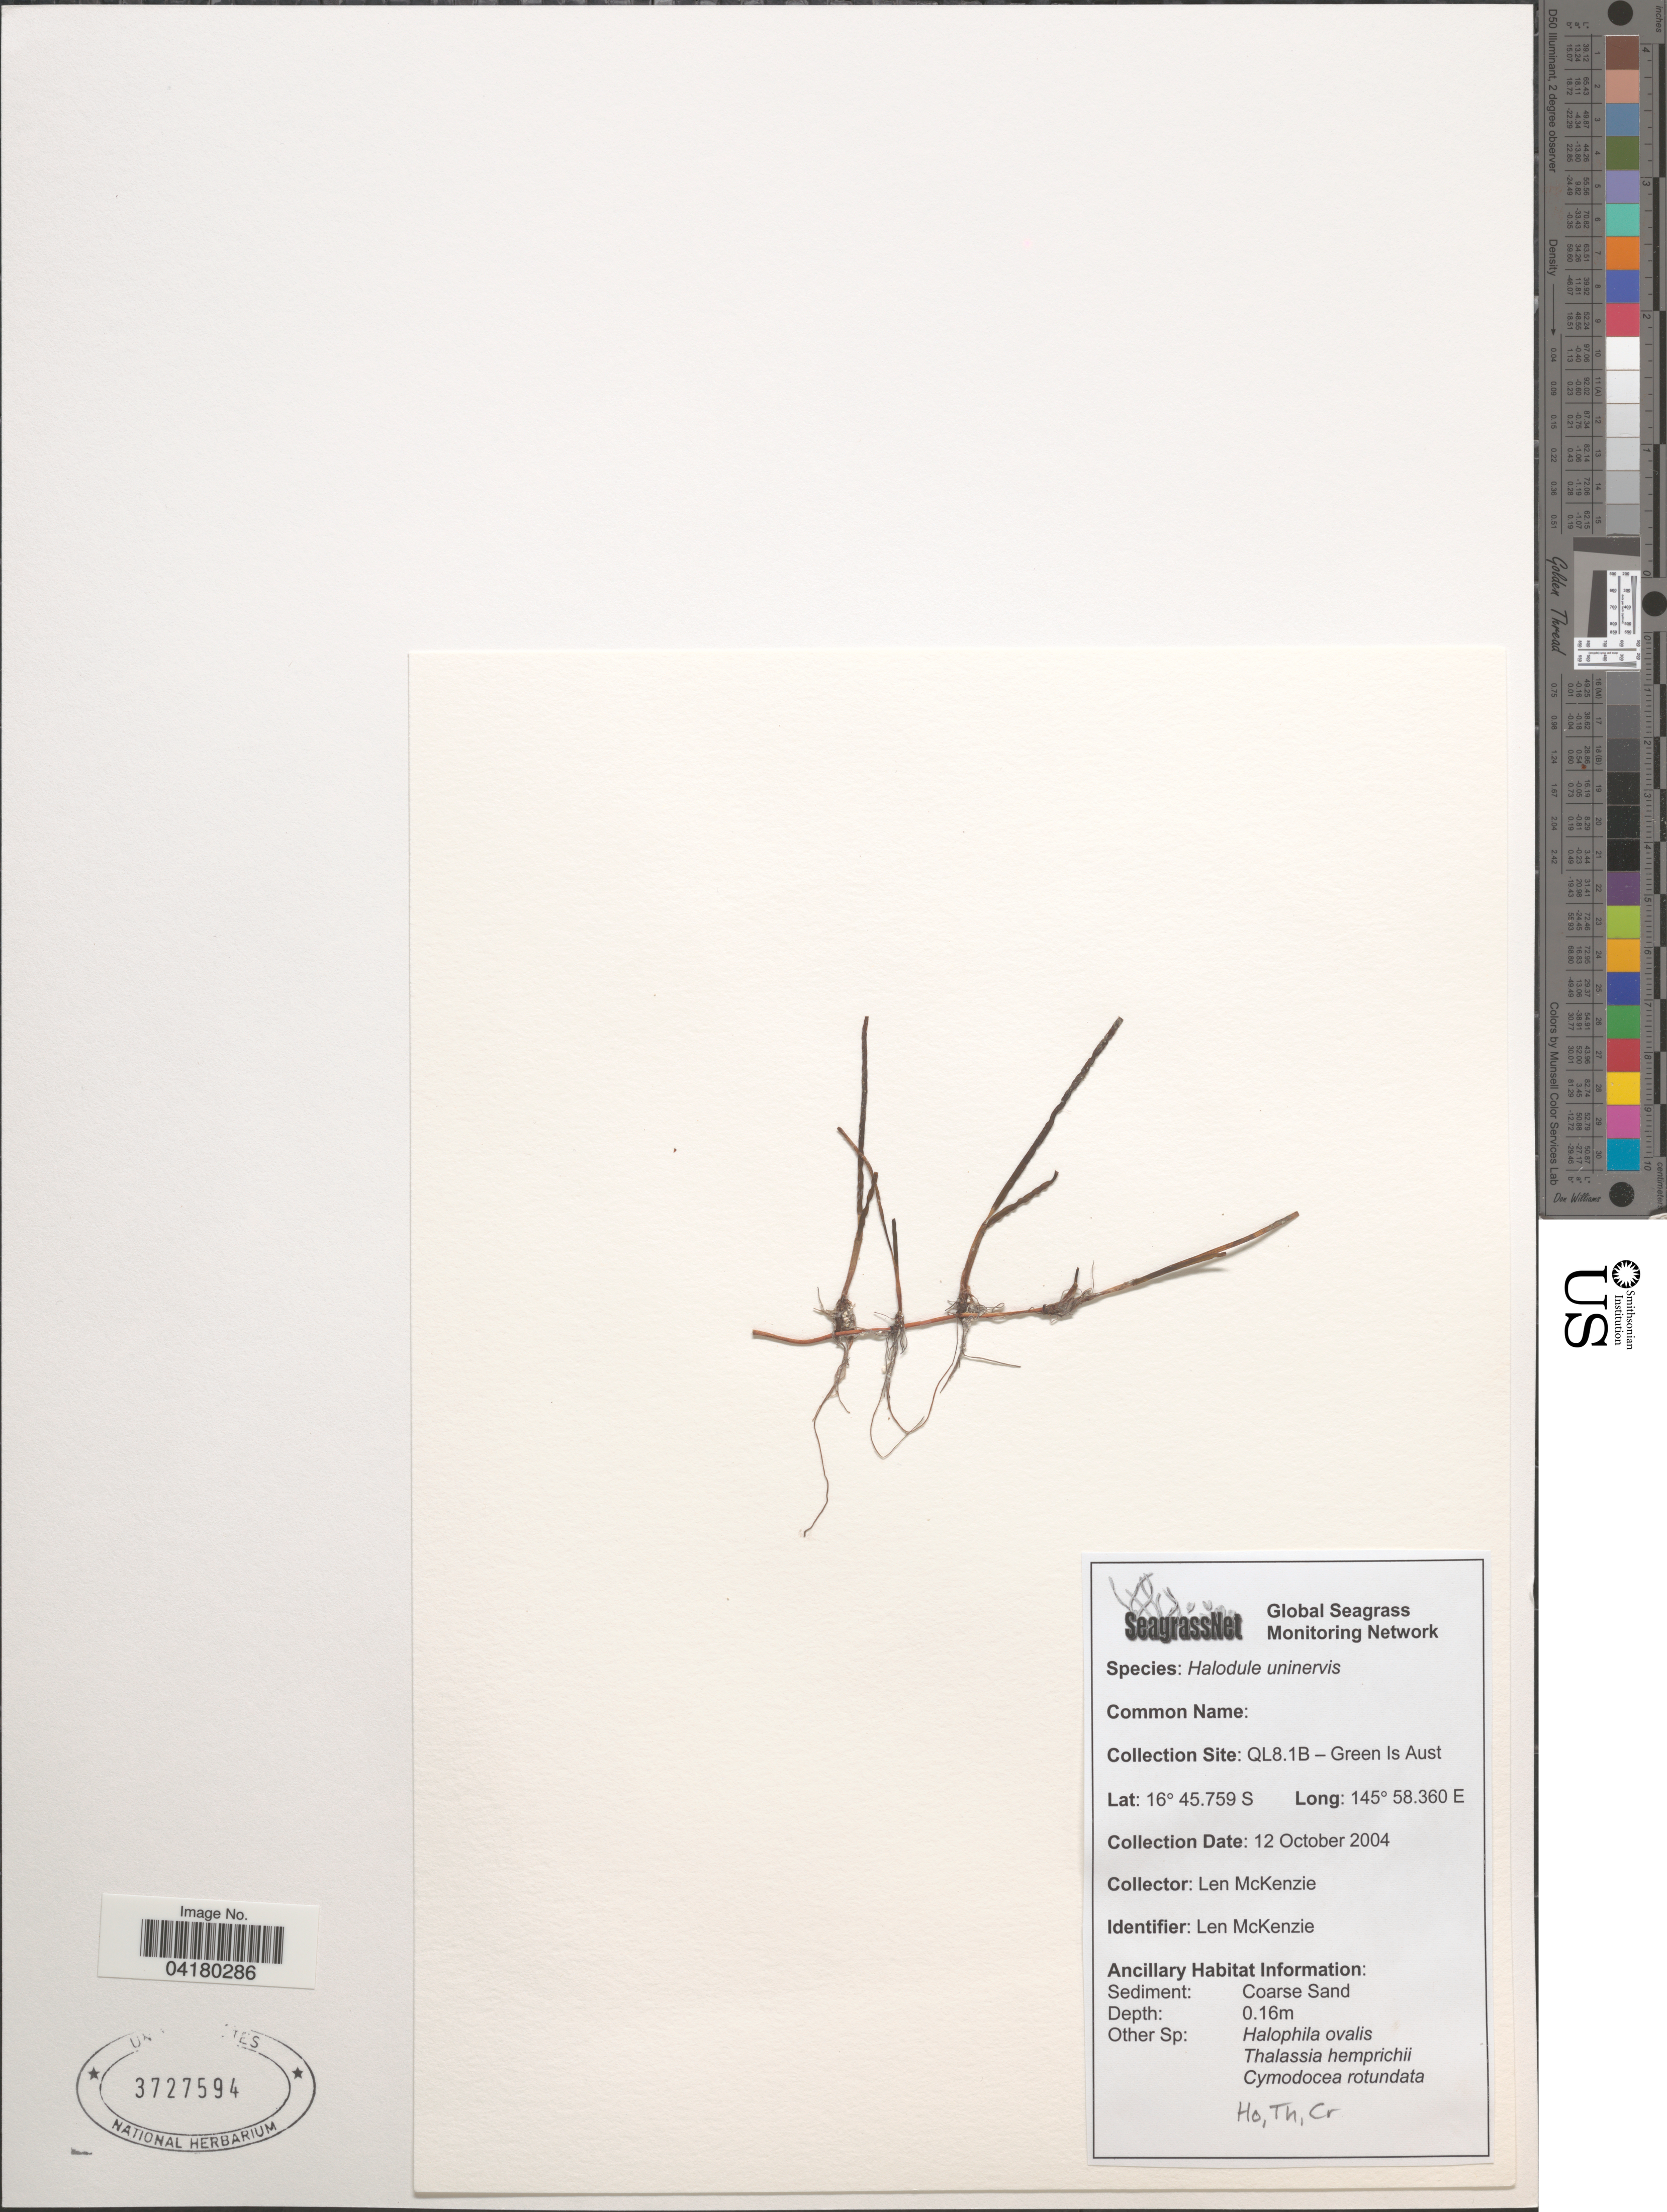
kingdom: Plantae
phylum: Tracheophyta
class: Liliopsida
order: Alismatales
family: Cymodoceaceae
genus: Halodule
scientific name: Halodule uninervis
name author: (Forssk.) Asch.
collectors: L. McKenzie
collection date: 2004-10-12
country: Australia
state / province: Queensland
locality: QL8.1B - Green Is.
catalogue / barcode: US 3727594